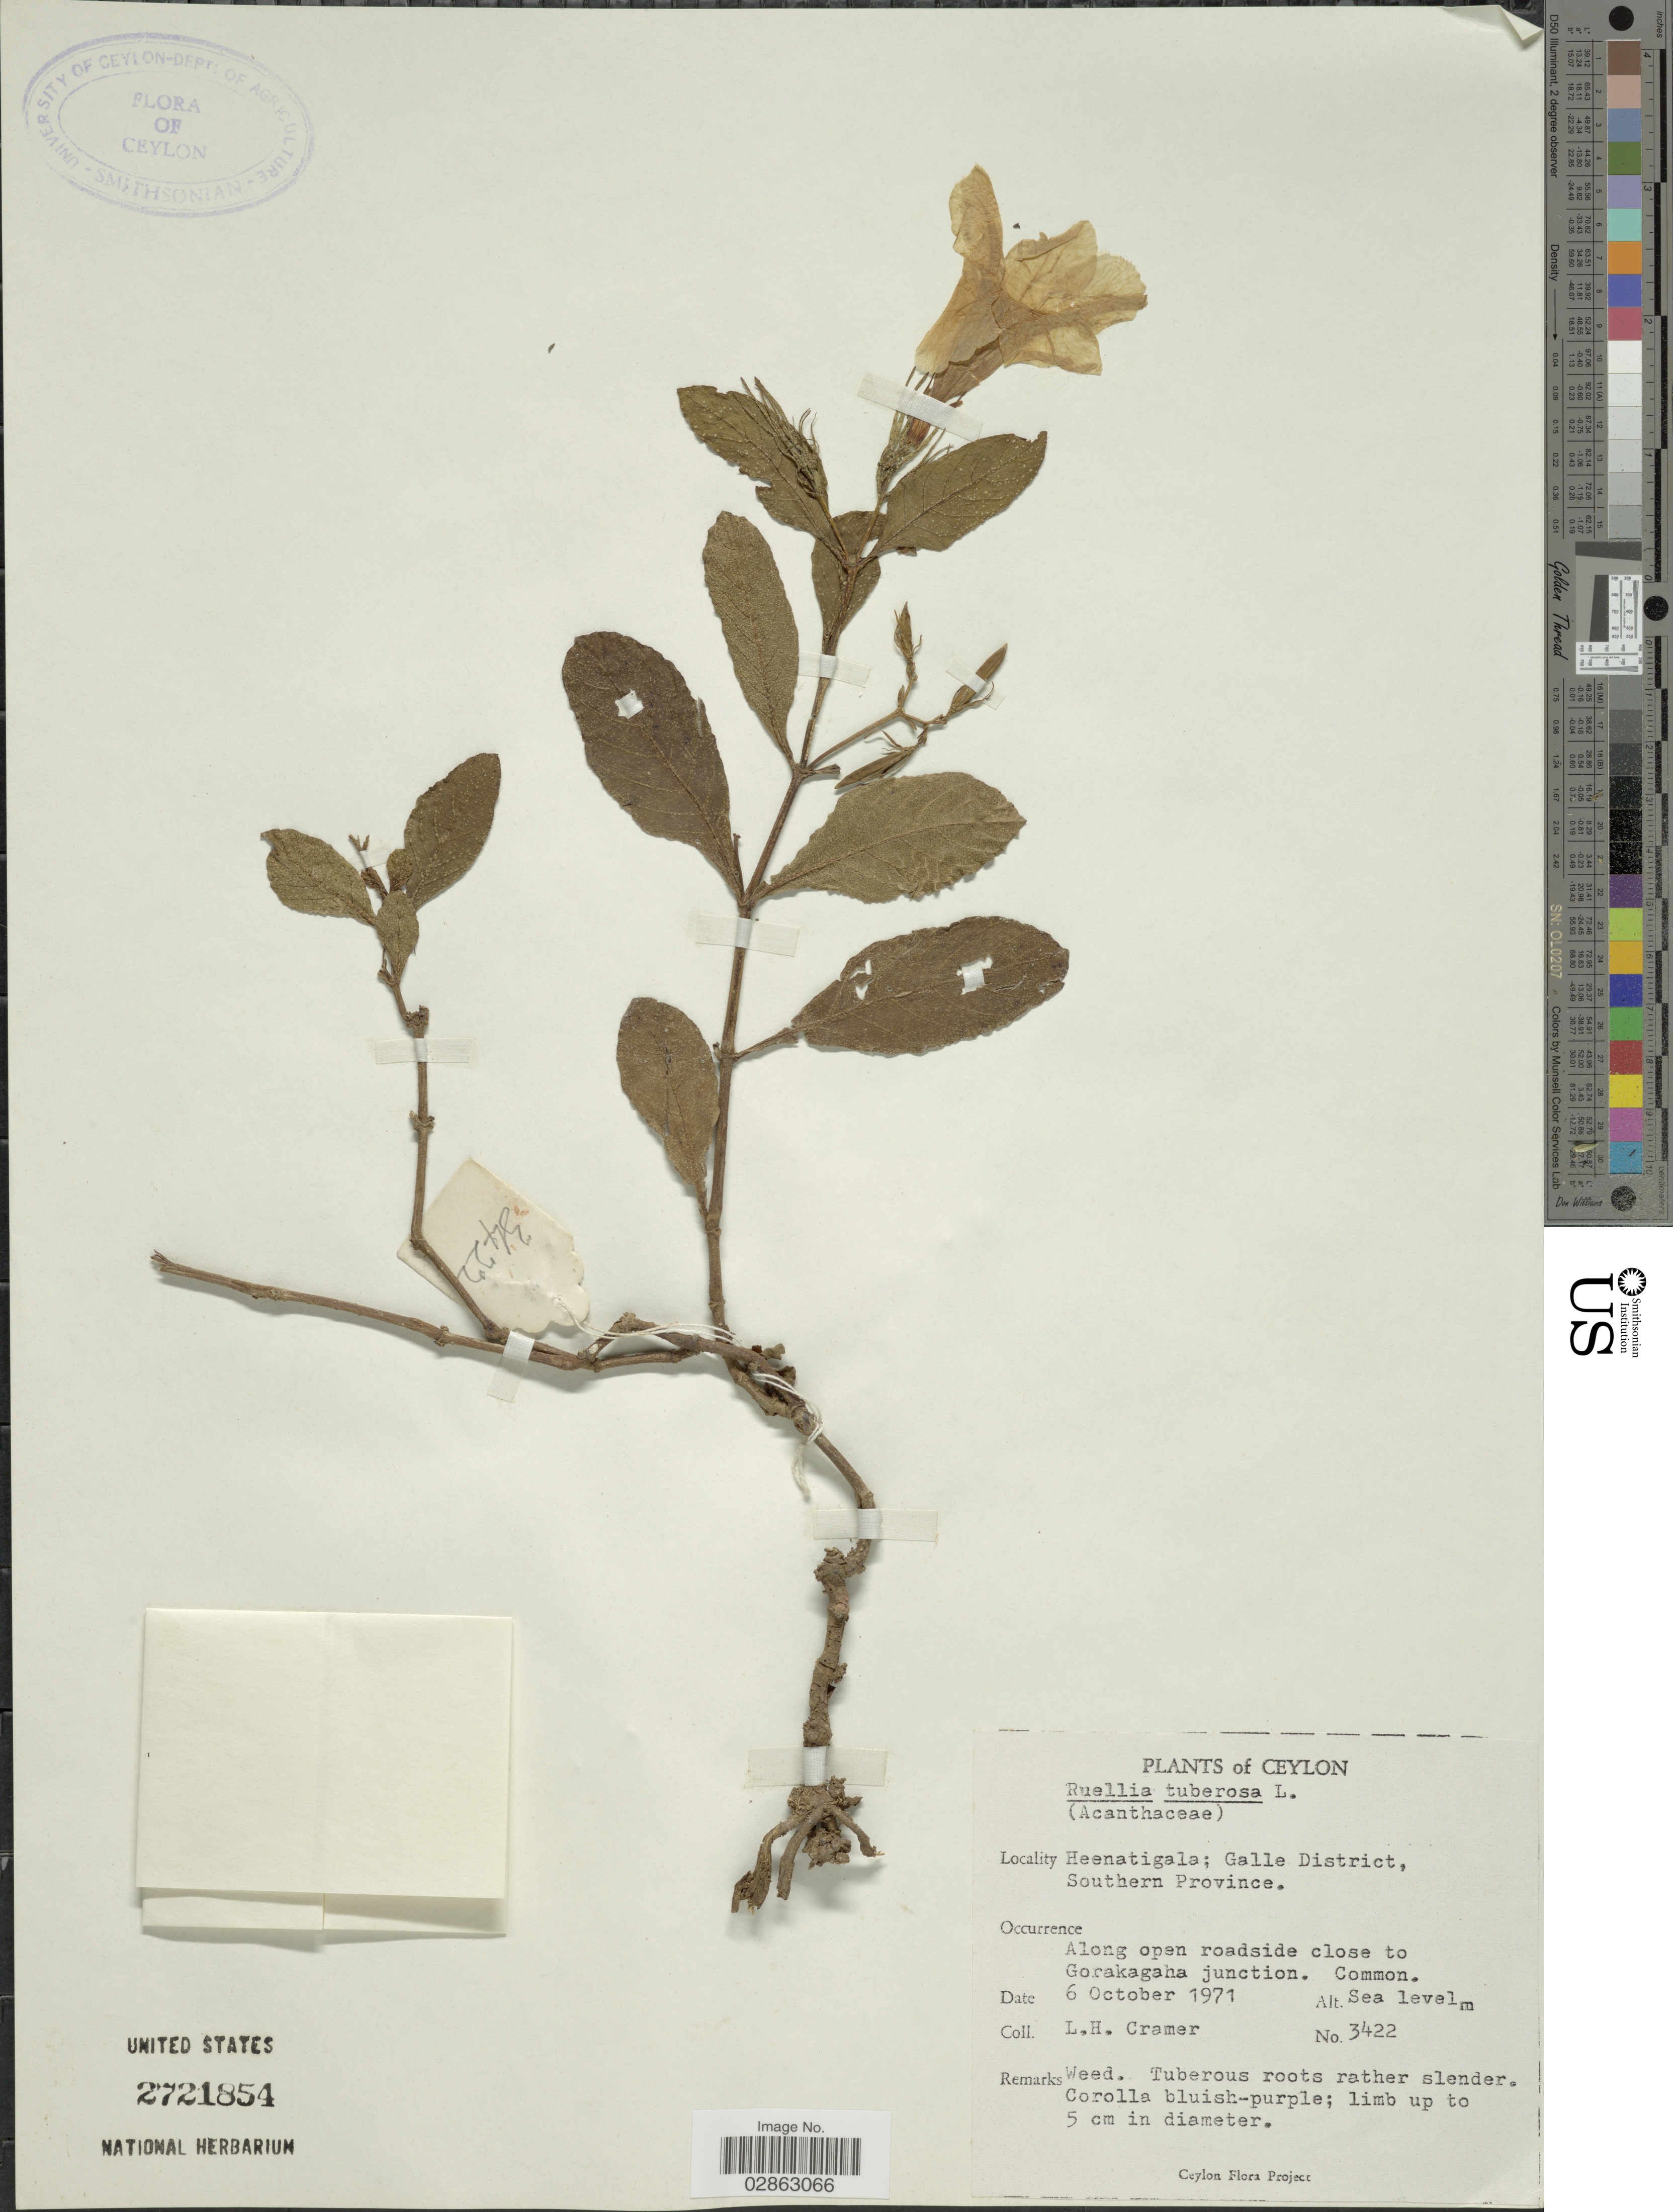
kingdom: Plantae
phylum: Tracheophyta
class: Magnoliopsida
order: Lamiales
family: Acanthaceae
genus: Ruellia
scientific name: Ruellia tuberosa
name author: L.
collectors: L. H. Cramer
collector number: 3422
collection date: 1971-10-06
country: Sri Lanka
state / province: Southern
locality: Ceylon. Heenatigala; Galle District. Along open roadside close to Gorakagaha junction.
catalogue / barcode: US 2721854